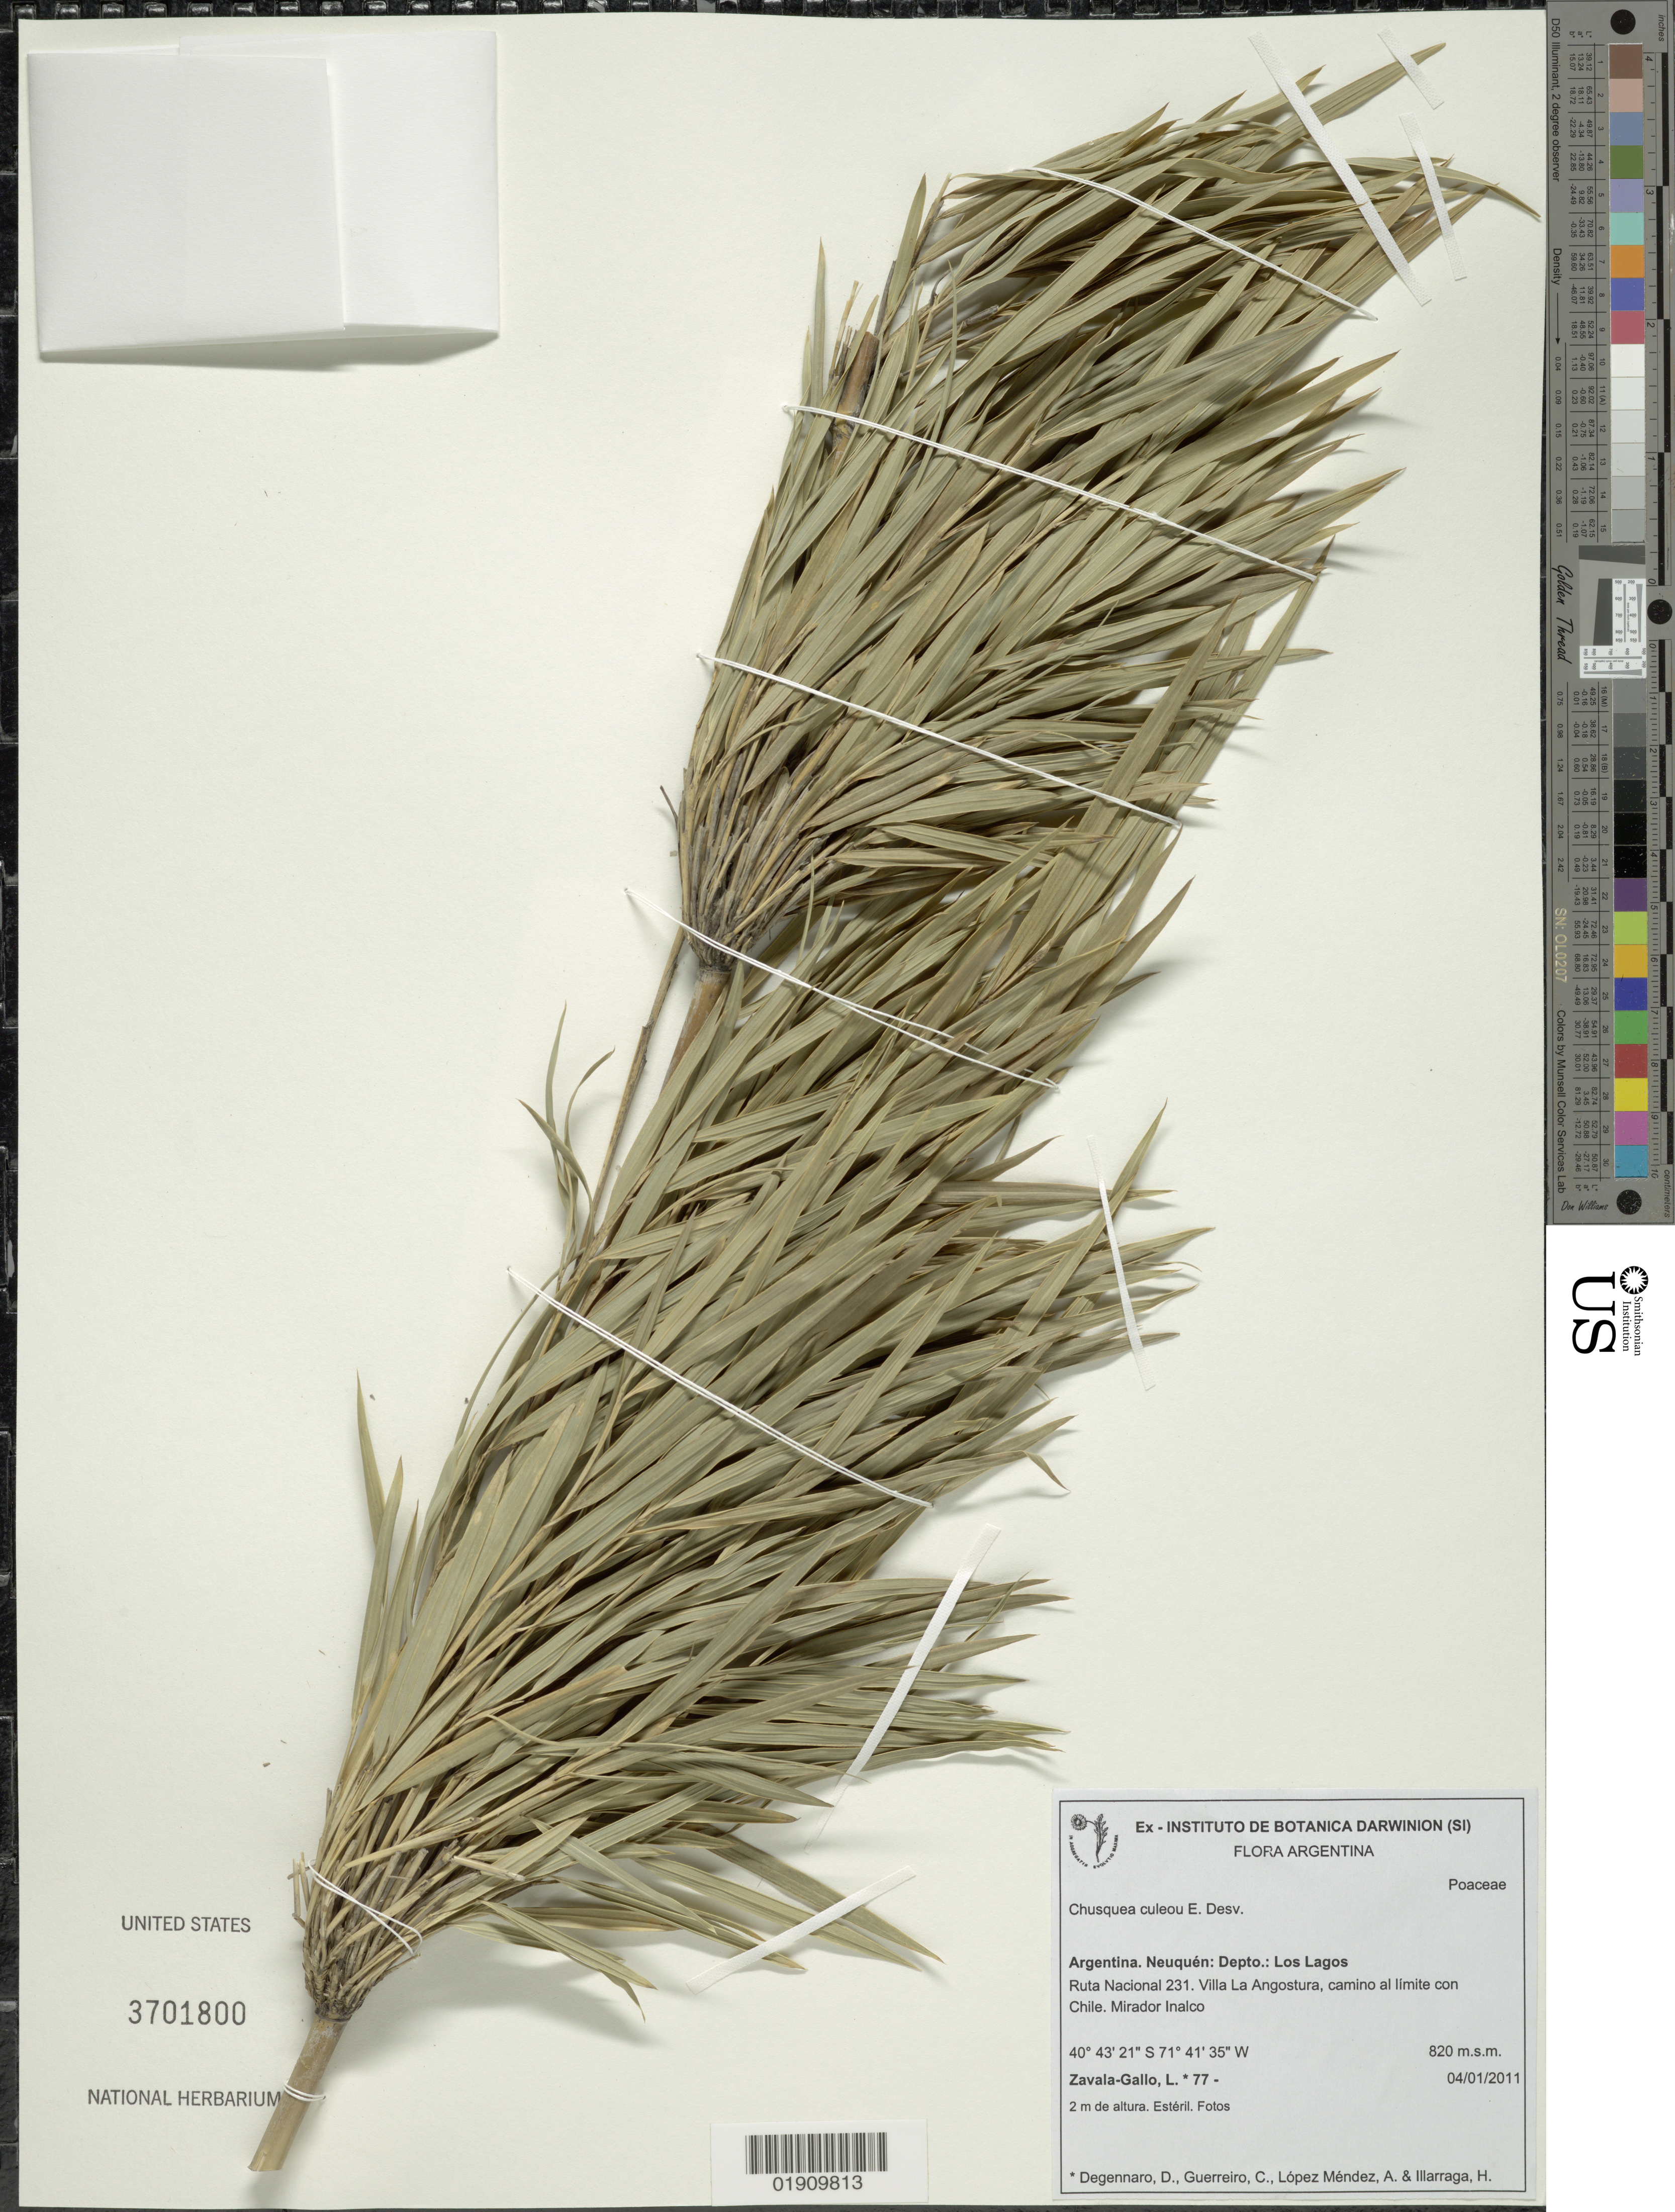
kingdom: Plantae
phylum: Tracheophyta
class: Liliopsida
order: Poales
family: Poaceae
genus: Chusquea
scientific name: Chusquea culeou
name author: É. Desv.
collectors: L. Zavala-Gallo, D. Degennaro, C. Guerreiro, A. López Méndez & H. Illarraga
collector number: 77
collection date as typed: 04/01/2011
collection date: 2011-01-04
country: Argentina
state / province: Neuquén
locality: Argentina. Neuquén: Depto.: Los Lagos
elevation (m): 820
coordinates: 40°43'21" S, 71°41'35"W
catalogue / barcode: US 3701800